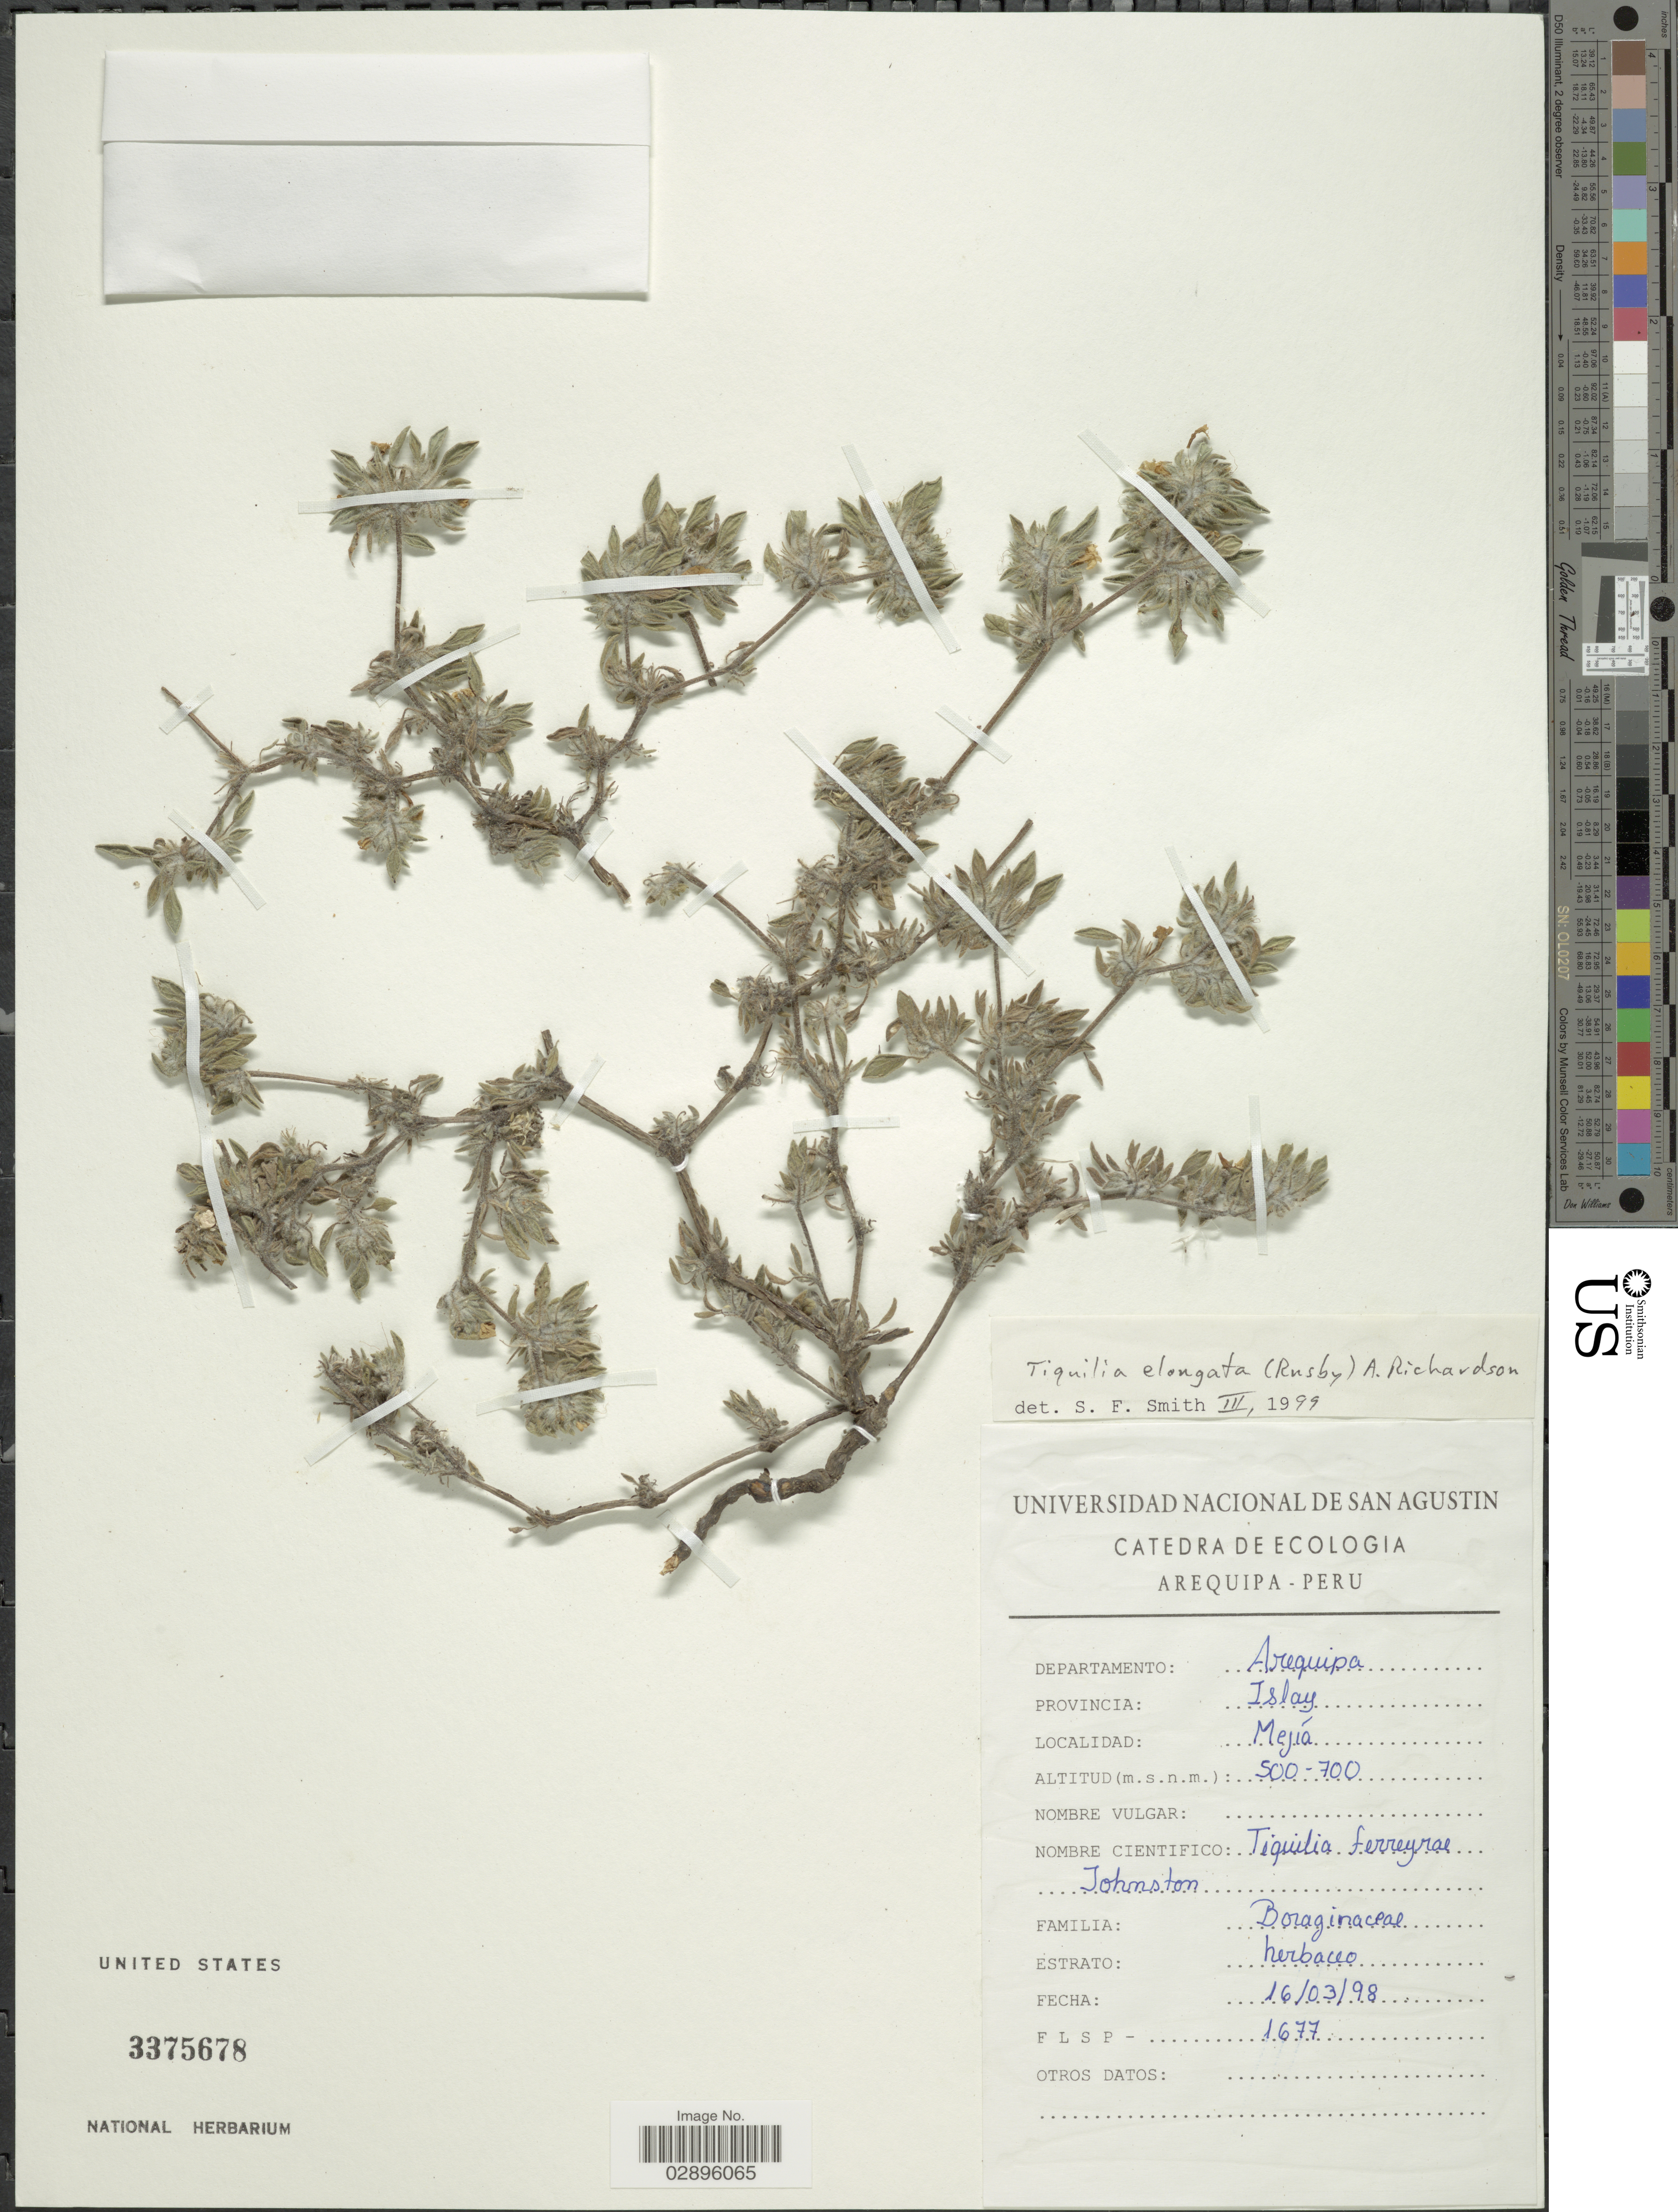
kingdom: Plantae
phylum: Tracheophyta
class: Magnoliopsida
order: Boraginales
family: Ehretiaceae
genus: Tiquilia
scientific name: Tiquilia elongata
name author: (Rusby) A.T. Richardson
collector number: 1677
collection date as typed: Transcribed d/m/y: 16/3/98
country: Peru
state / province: Arequipa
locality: Departamento: Arequipa. Provincia: Islay. Mejía.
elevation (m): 500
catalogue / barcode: US 3375678